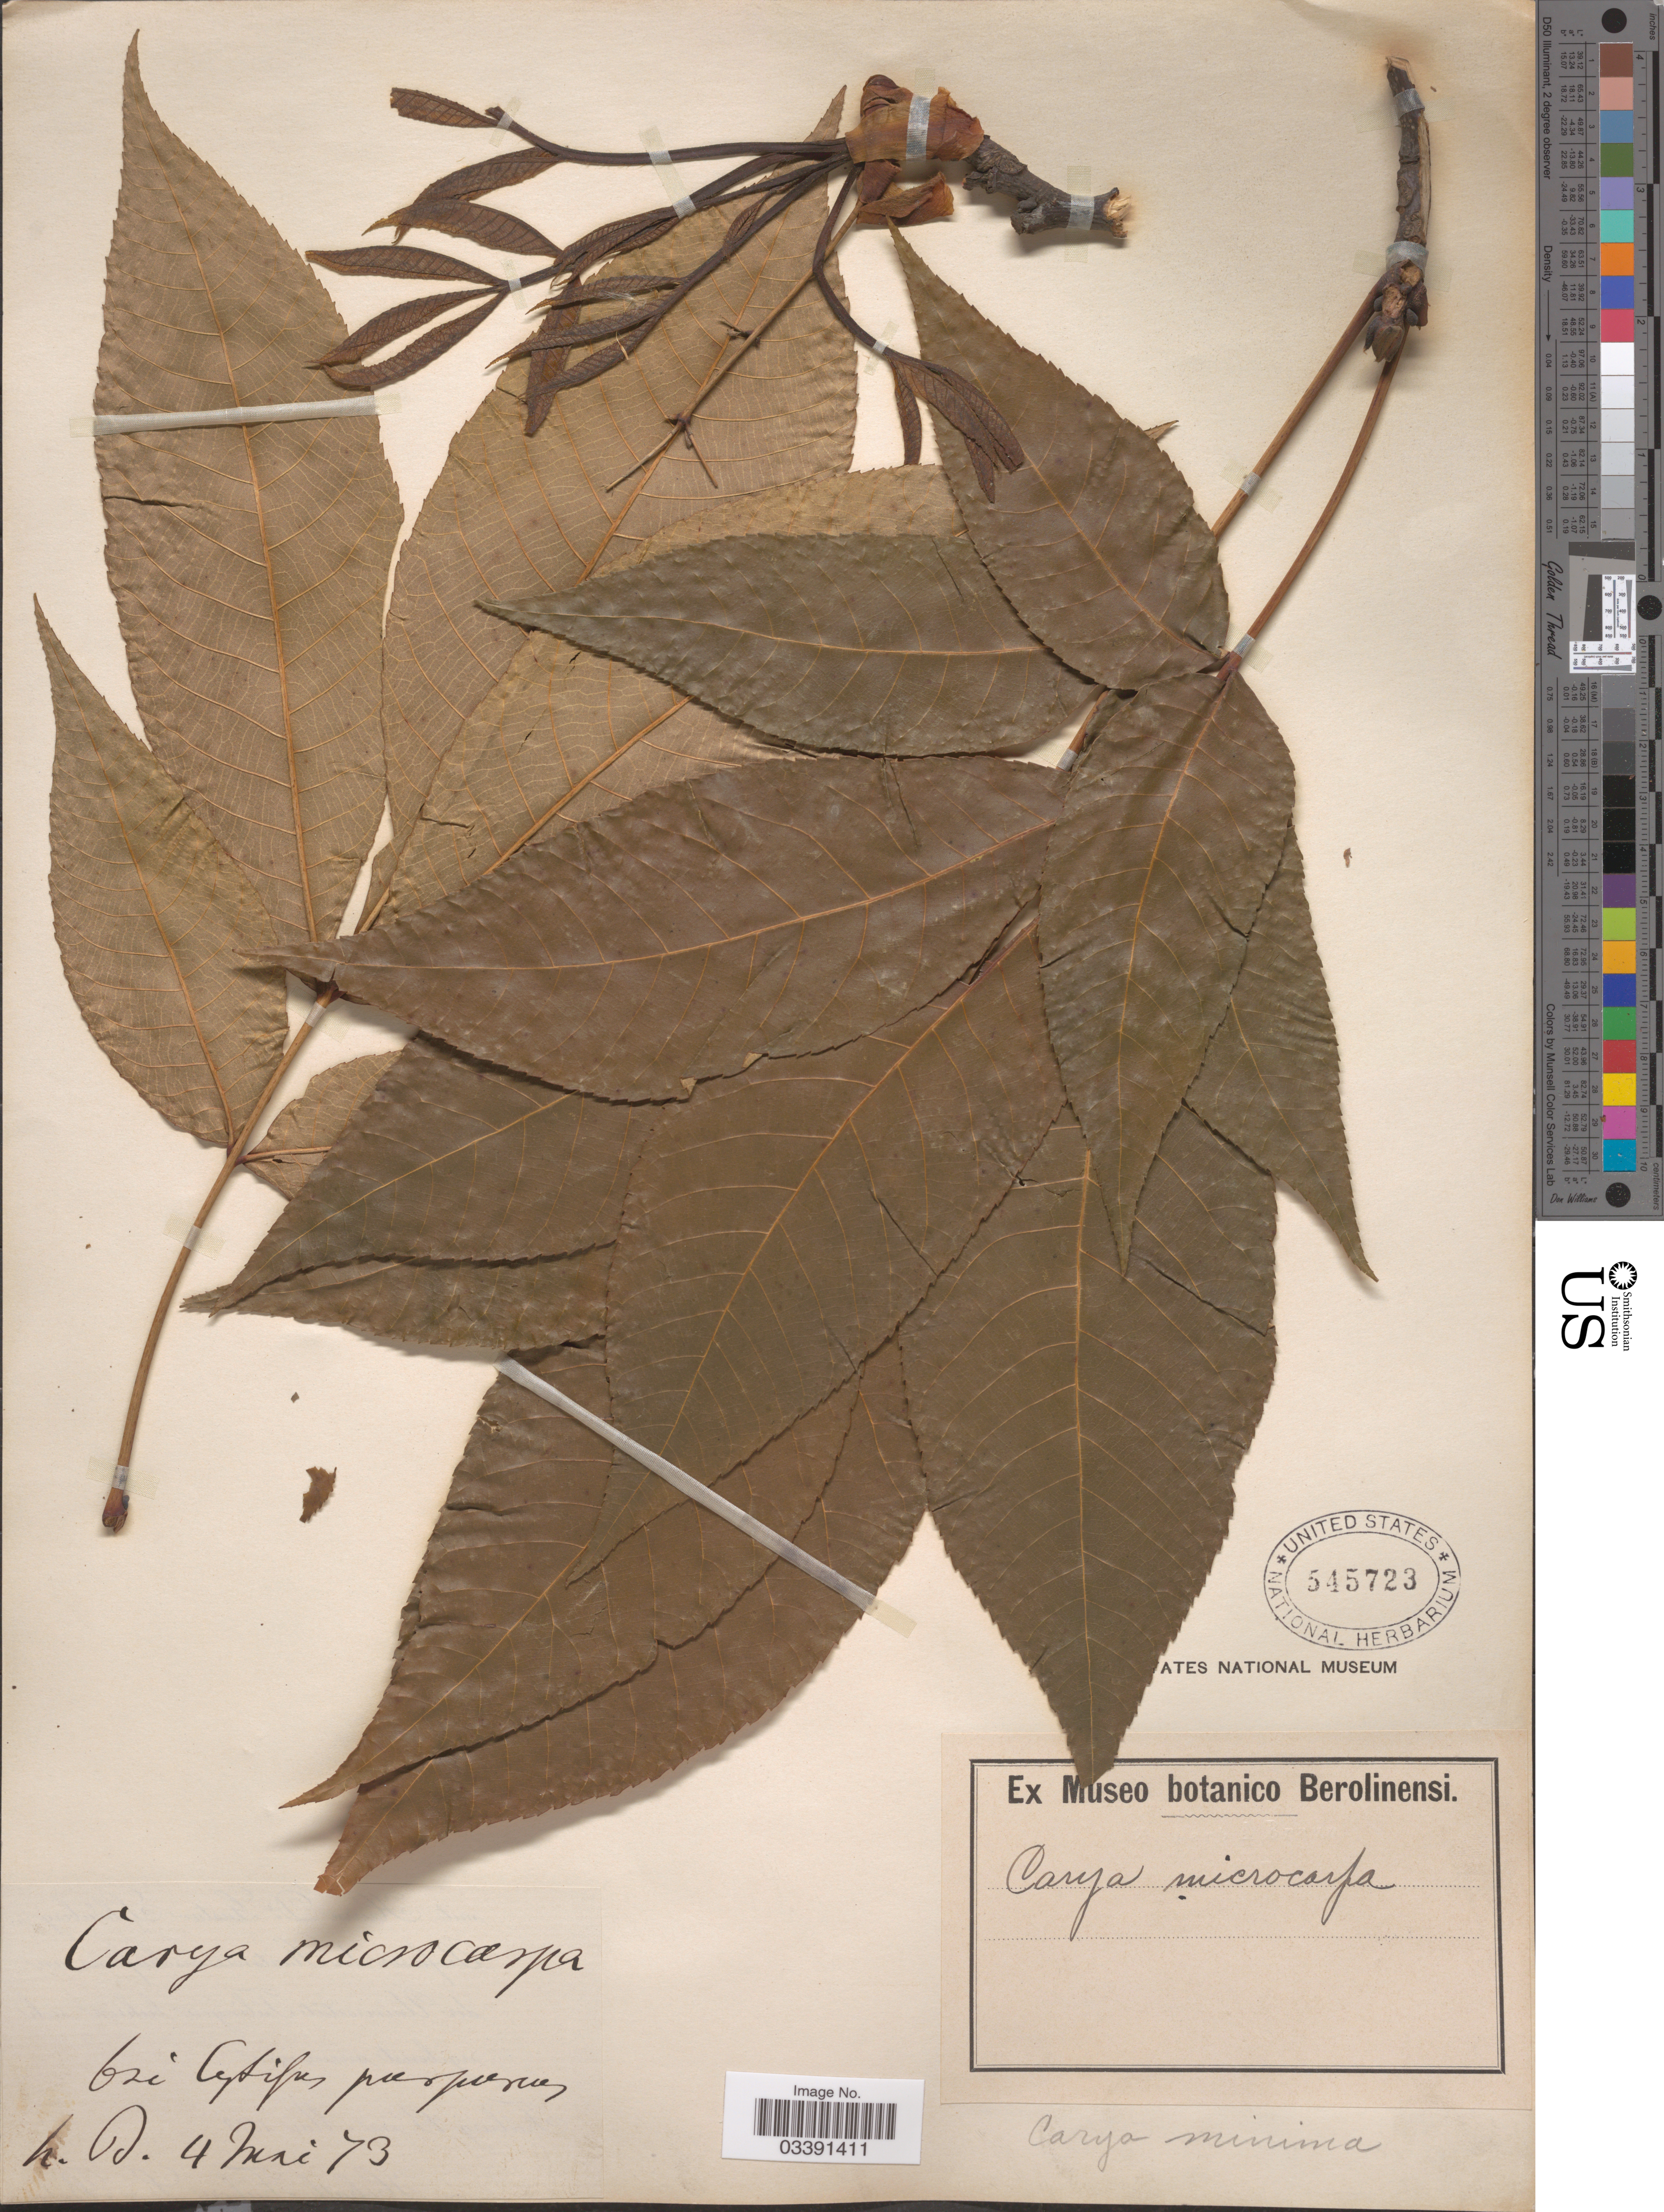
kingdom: Plantae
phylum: Tracheophyta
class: Magnoliopsida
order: Fagales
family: Juglandaceae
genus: Carya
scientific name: Carya cordiformis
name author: (Wangenh.) K. Koch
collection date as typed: Transcribed d/m/y: 4/5/73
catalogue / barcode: US 545723